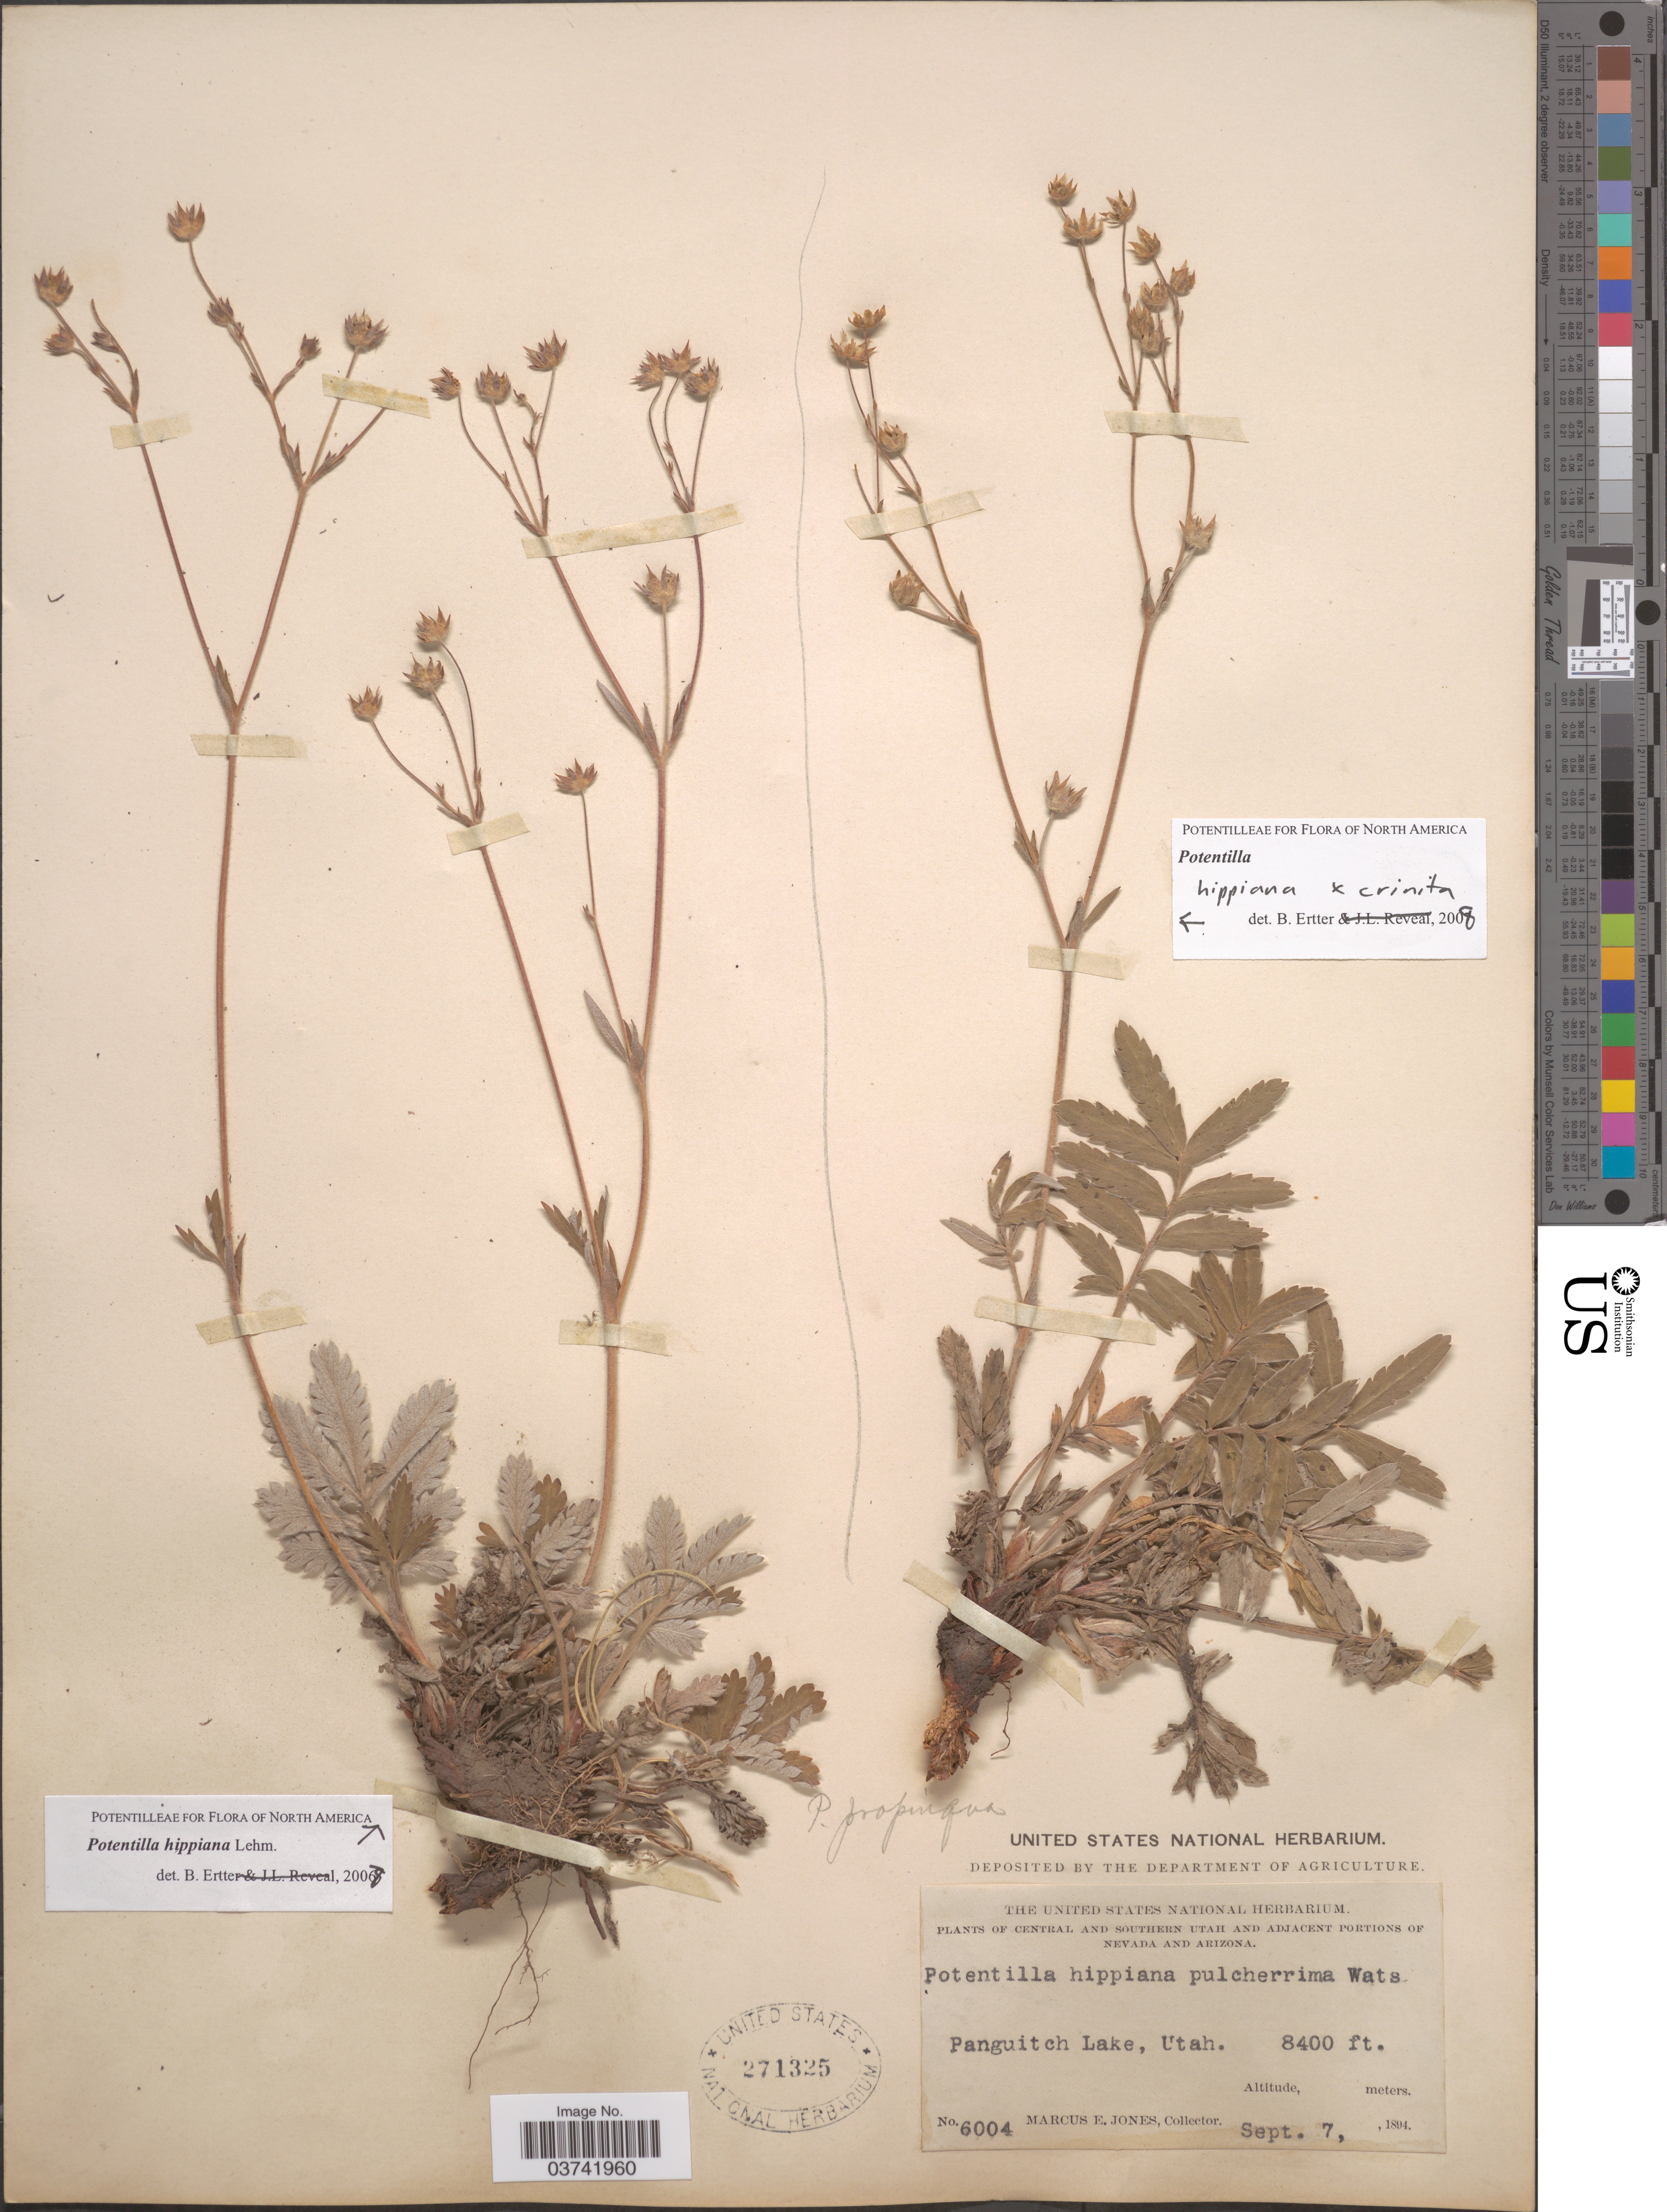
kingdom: Plantae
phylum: Tracheophyta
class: Magnoliopsida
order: Rosales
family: Rosaceae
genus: Potentilla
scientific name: Potentilla hippiana x P. crinita A. Gray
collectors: M. E. Jones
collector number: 6004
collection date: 1894-09-07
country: United States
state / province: Utah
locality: Central and southern Utah. Panguitch Lake.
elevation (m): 2560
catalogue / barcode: US 271325